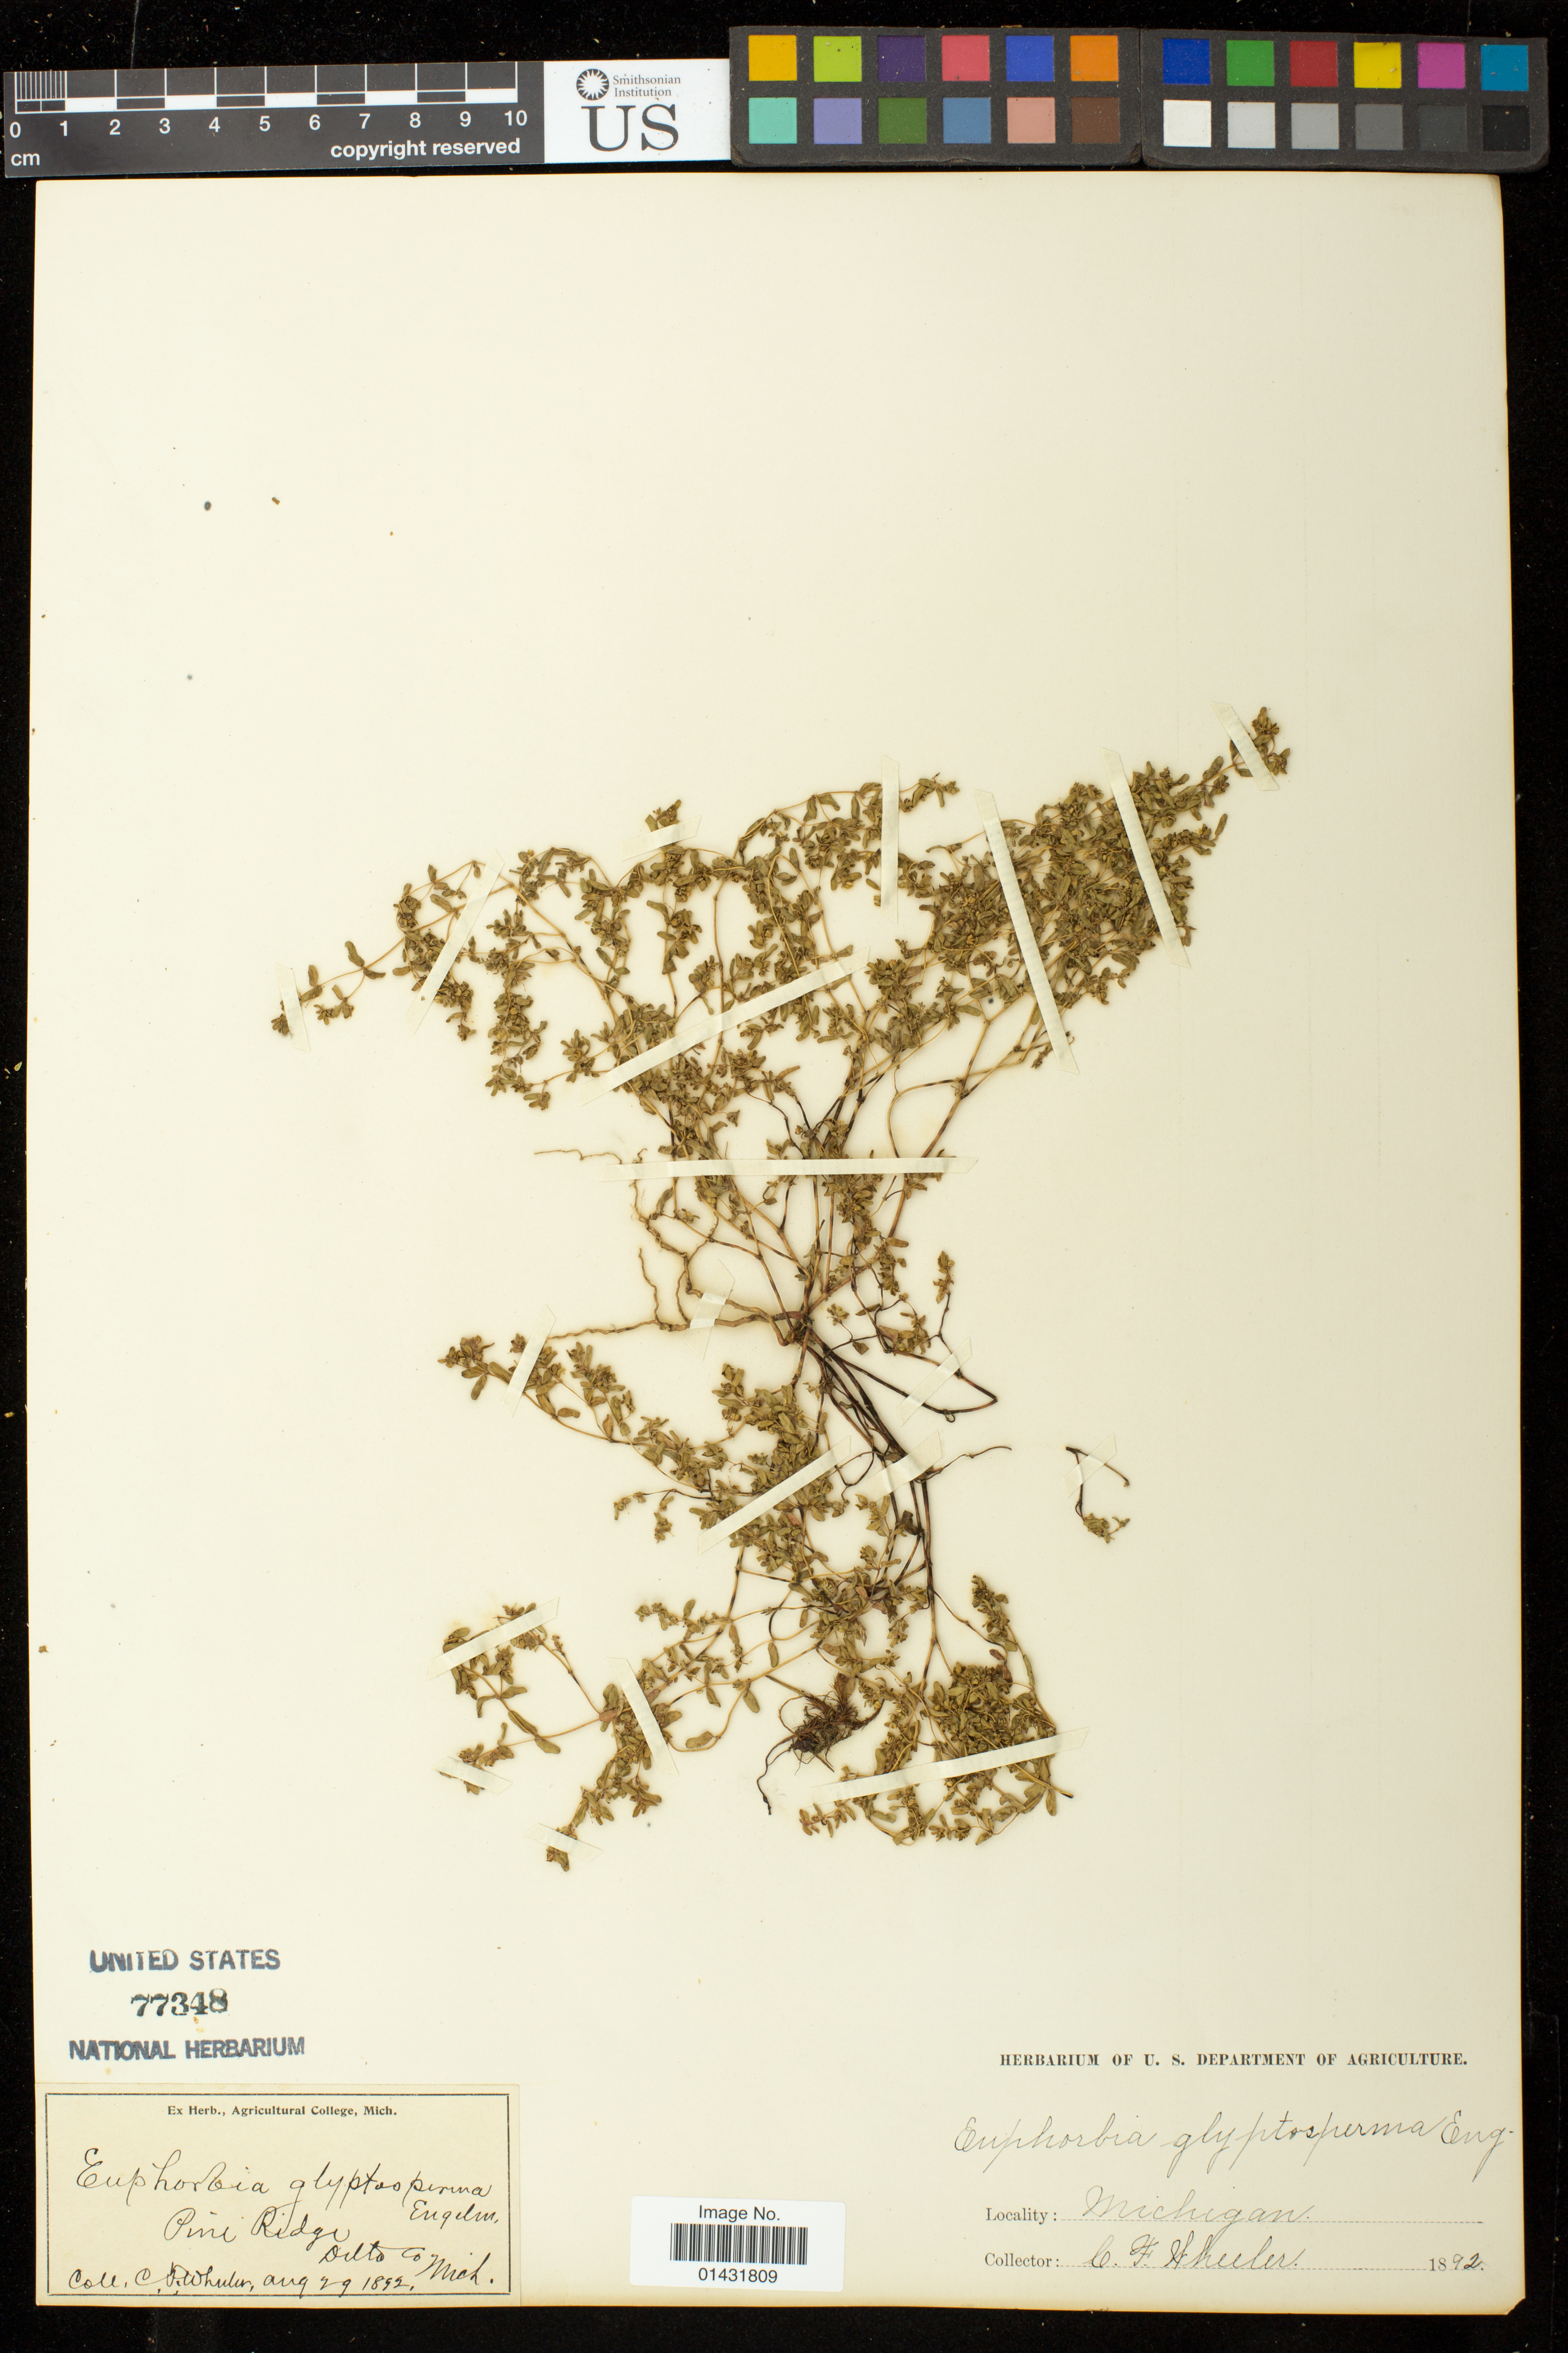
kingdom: Plantae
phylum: Tracheophyta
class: Magnoliopsida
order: Malpighiales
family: Euphorbiaceae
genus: Euphorbia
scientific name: Euphorbia glyptosperma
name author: Engelm.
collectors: C. Wheeler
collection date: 1892-08-29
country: United States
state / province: Michigan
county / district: Delta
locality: Pine Ridge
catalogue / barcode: US 77348